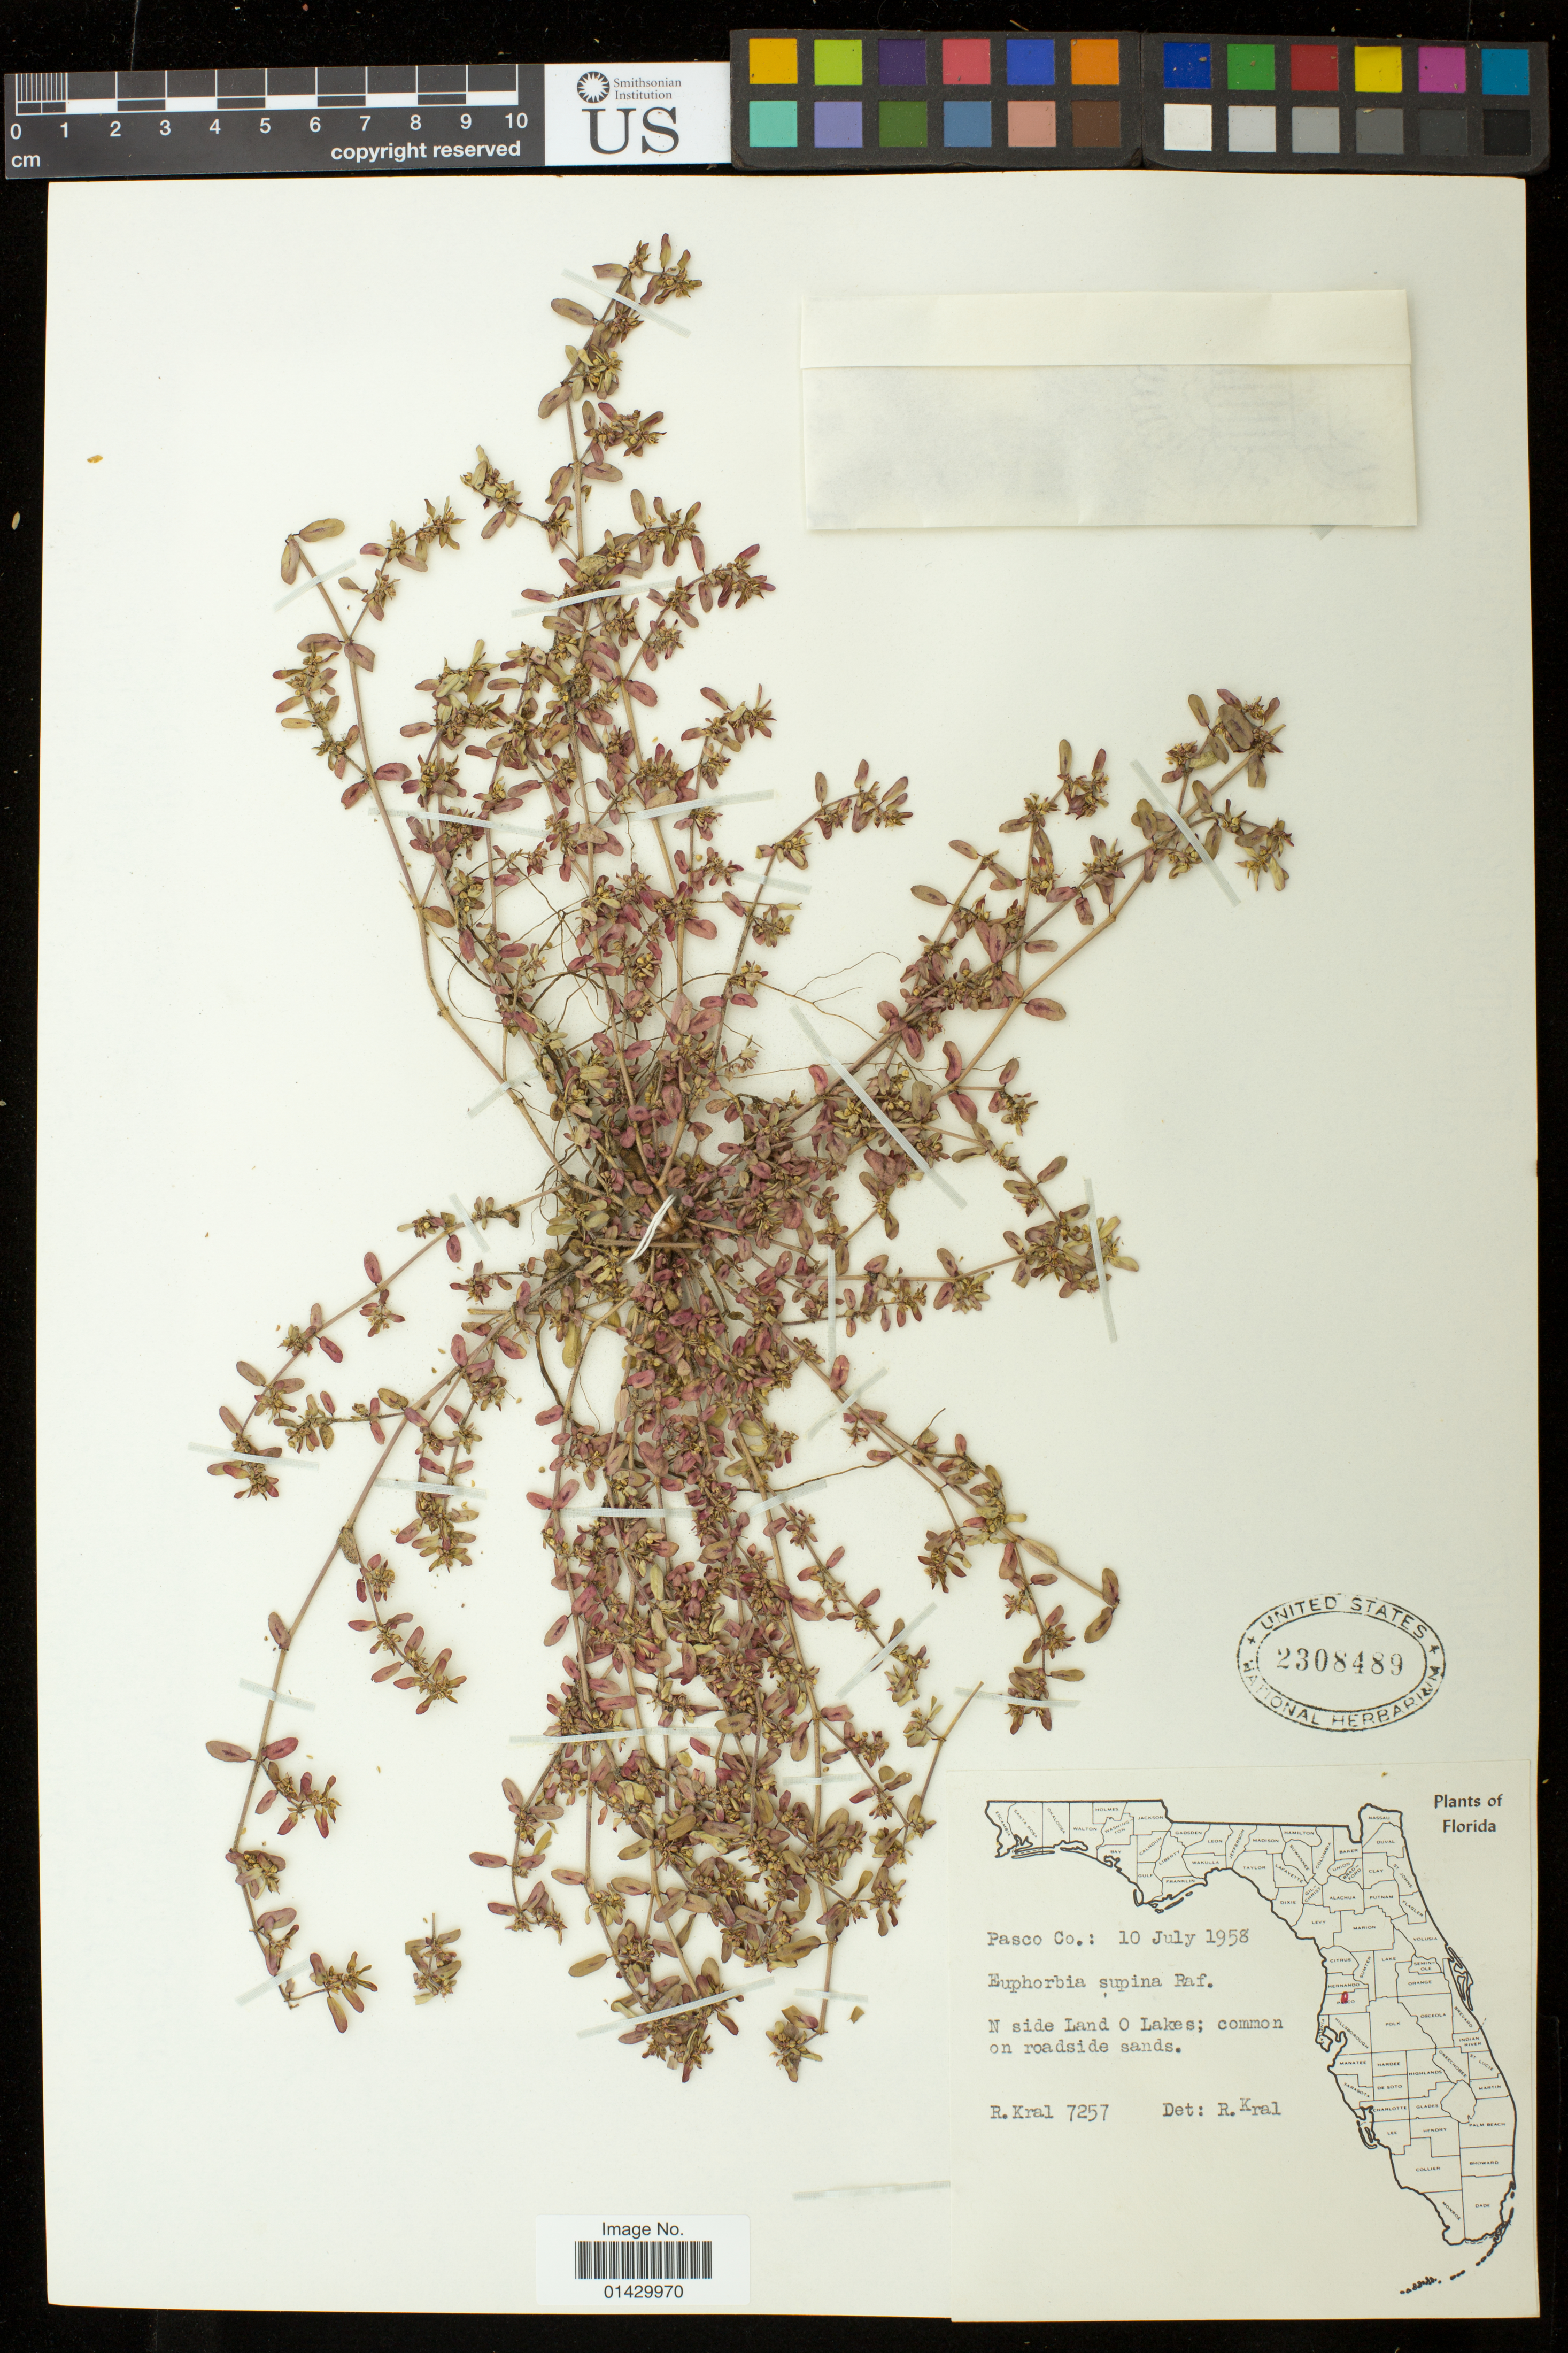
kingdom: Plantae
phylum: Tracheophyta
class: Magnoliopsida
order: Malpighiales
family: Euphorbiaceae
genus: Euphorbia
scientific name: Euphorbia maculata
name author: L.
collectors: R. Kral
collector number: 7257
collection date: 1958-07-10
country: United States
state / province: Florida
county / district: Pasco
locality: N side Land O Lakes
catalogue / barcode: US 2308489